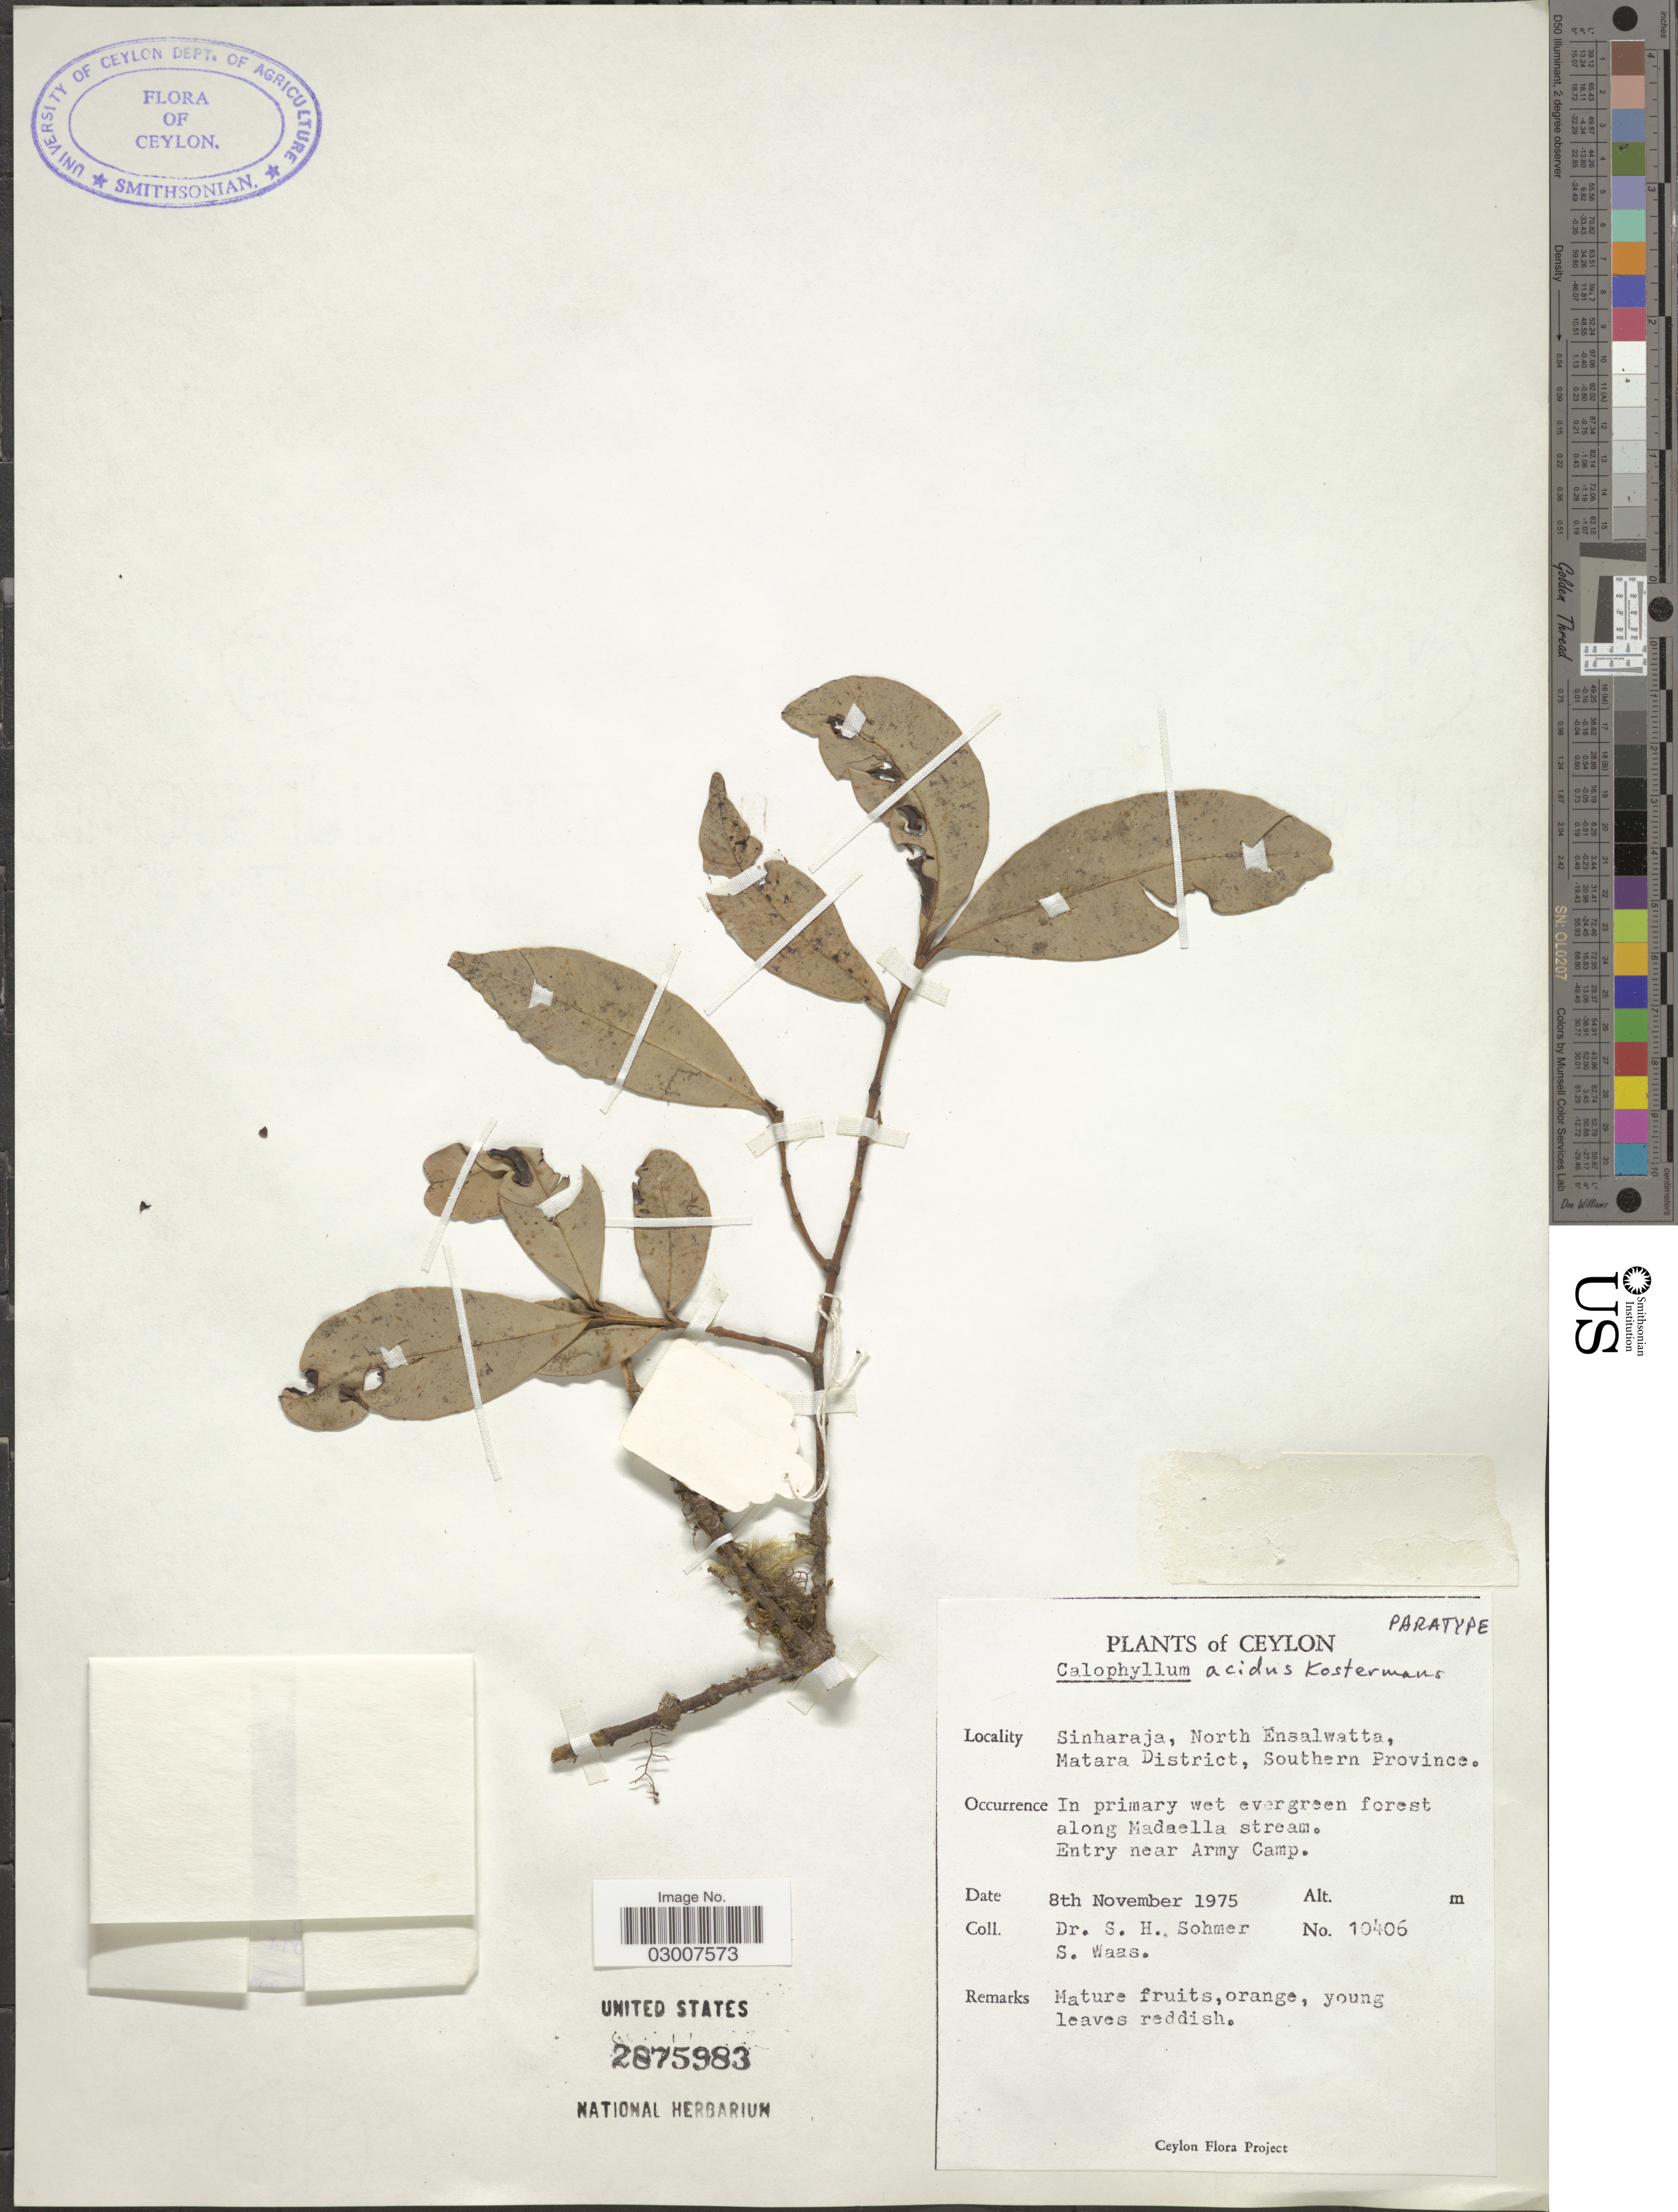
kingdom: Plantae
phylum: Tracheophyta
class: Magnoliopsida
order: Malpighiales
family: Calophyllaceae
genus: Calophyllum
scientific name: Calophyllum acidus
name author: Kosterm.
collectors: S. H. Sohmer & S. Waas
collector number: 10406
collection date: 1975-11-08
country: Sri Lanka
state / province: Southern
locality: Ceylon. Sinharaja, North Ensalwatta, Matara District. Along Medaella stream. Entry near Army Camp.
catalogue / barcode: US 2875983